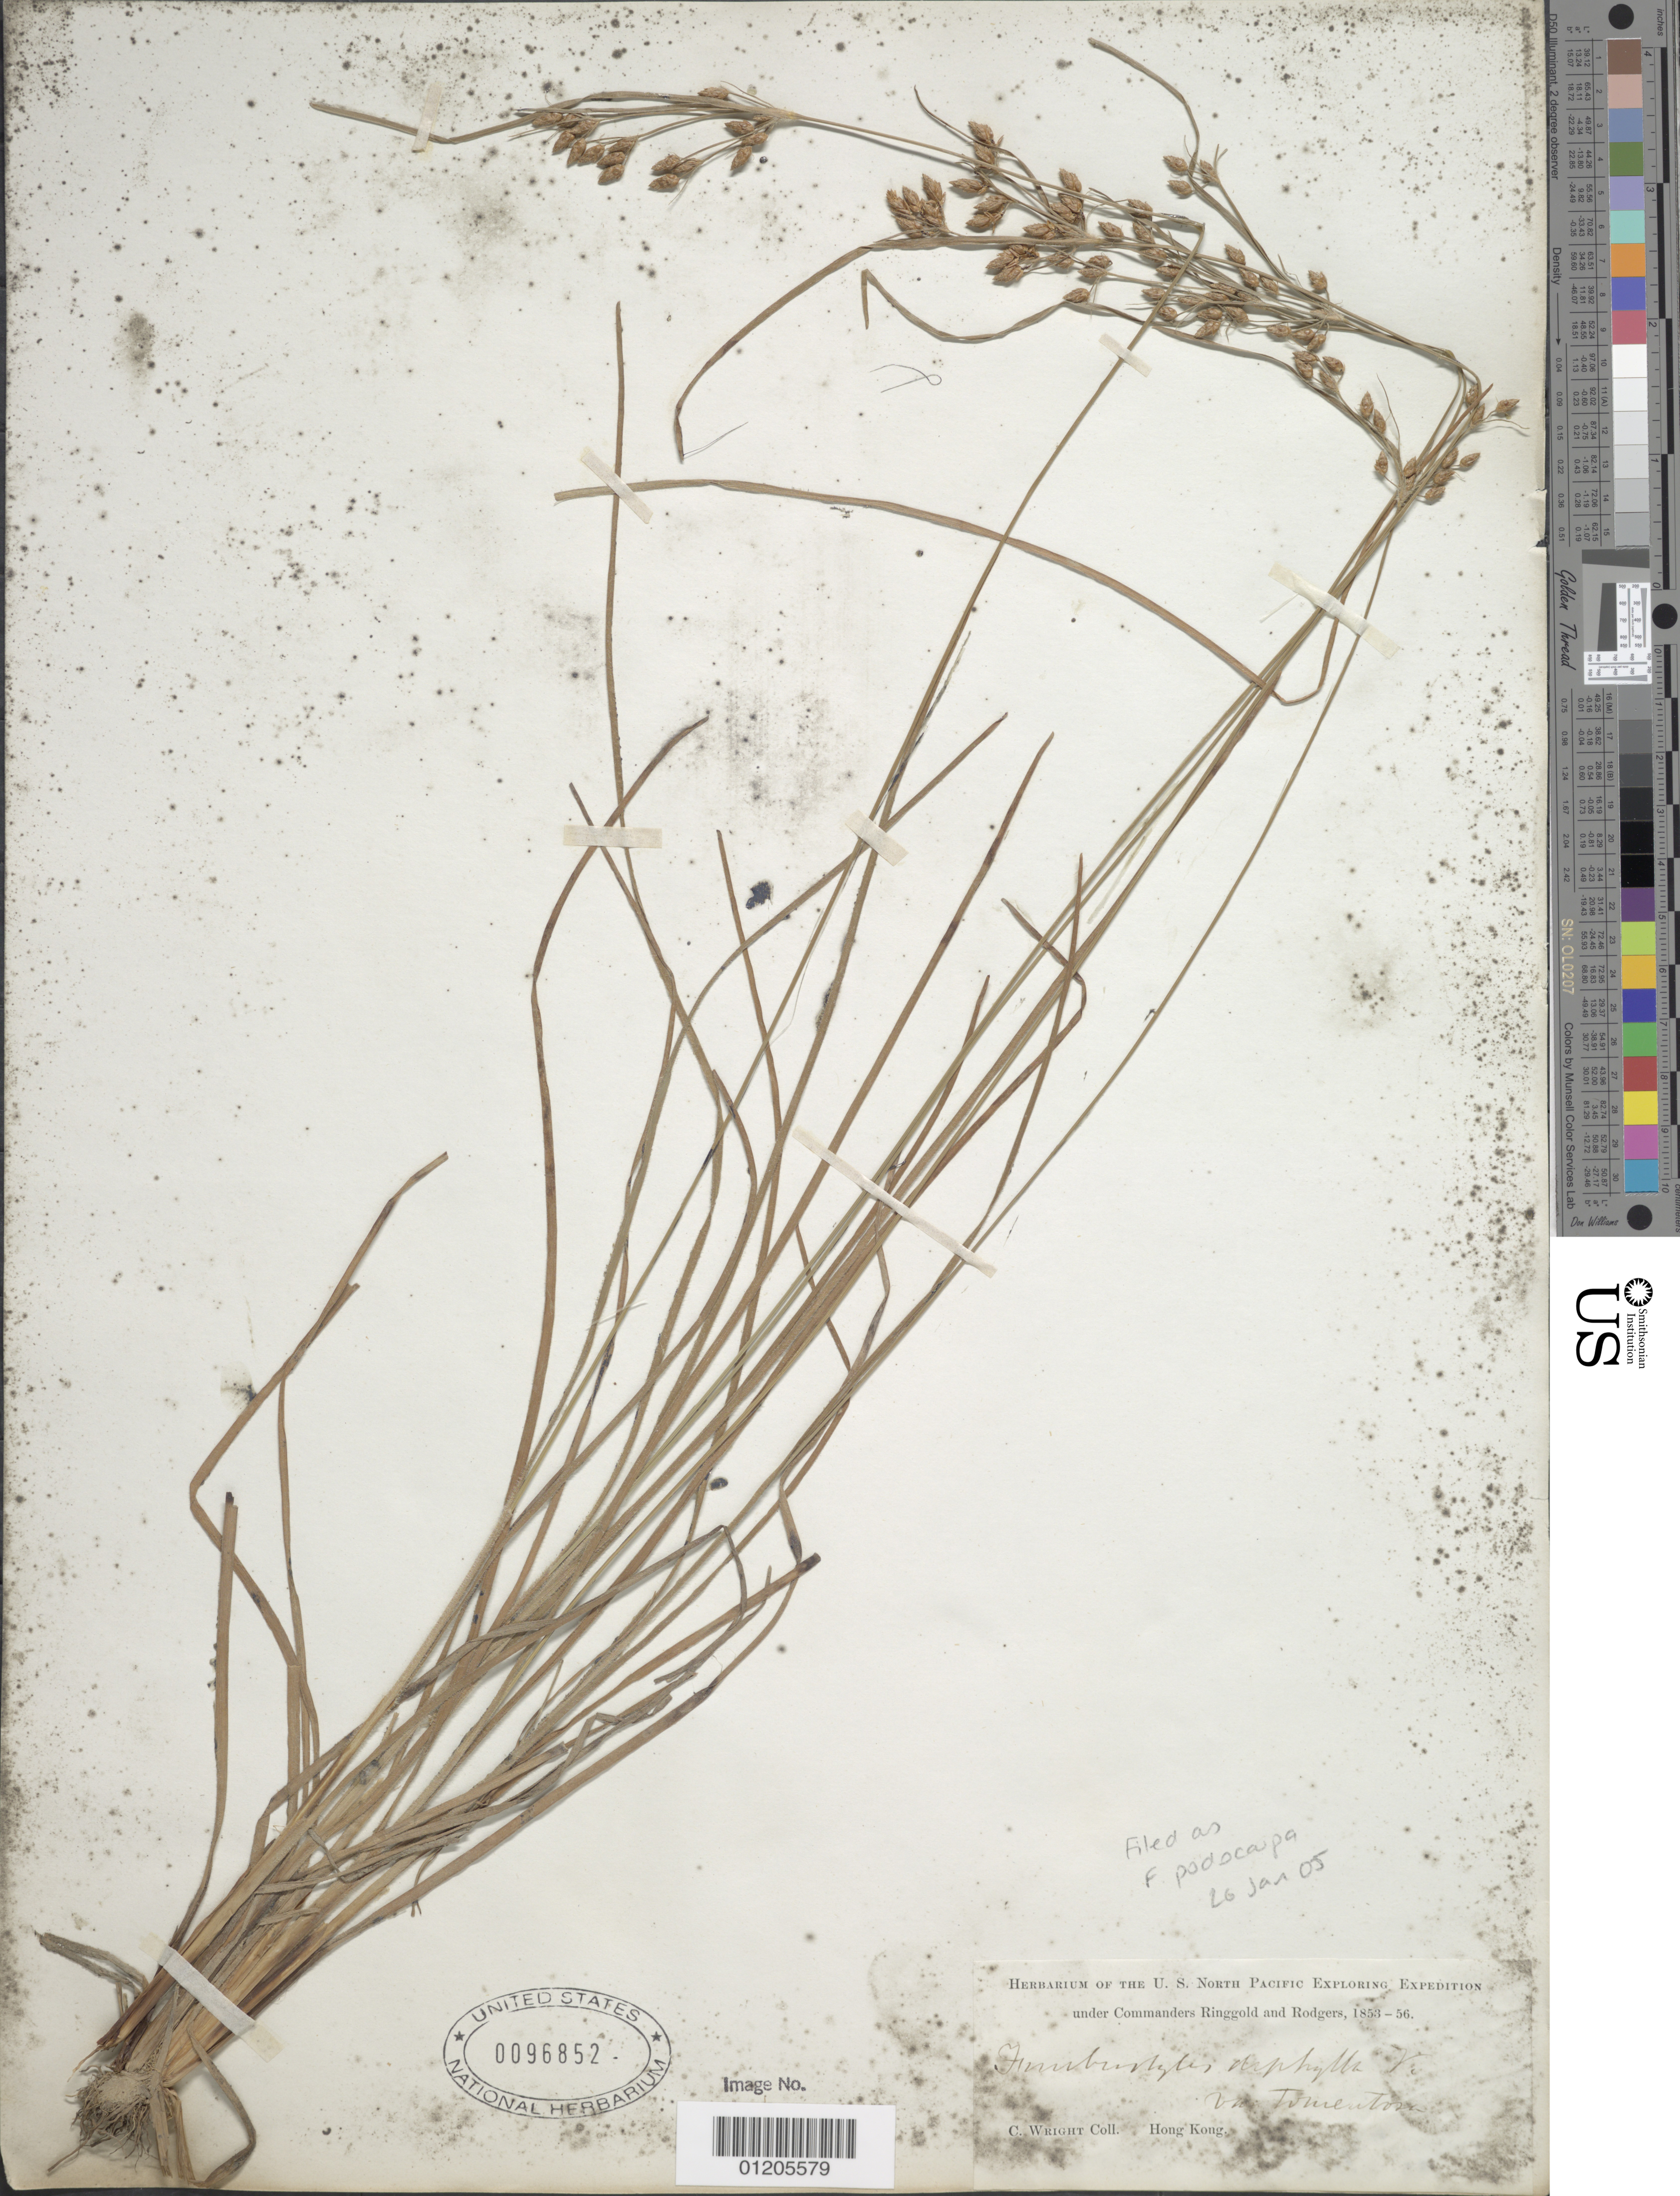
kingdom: Plantae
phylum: Tracheophyta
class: Liliopsida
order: Poales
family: Cyperaceae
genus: Fimbristylis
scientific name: Fimbristylis podocarpa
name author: Nees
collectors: C. Wright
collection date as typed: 1853 to -- -- 1856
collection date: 1853/1856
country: China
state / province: Hong Kong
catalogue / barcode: US 96852